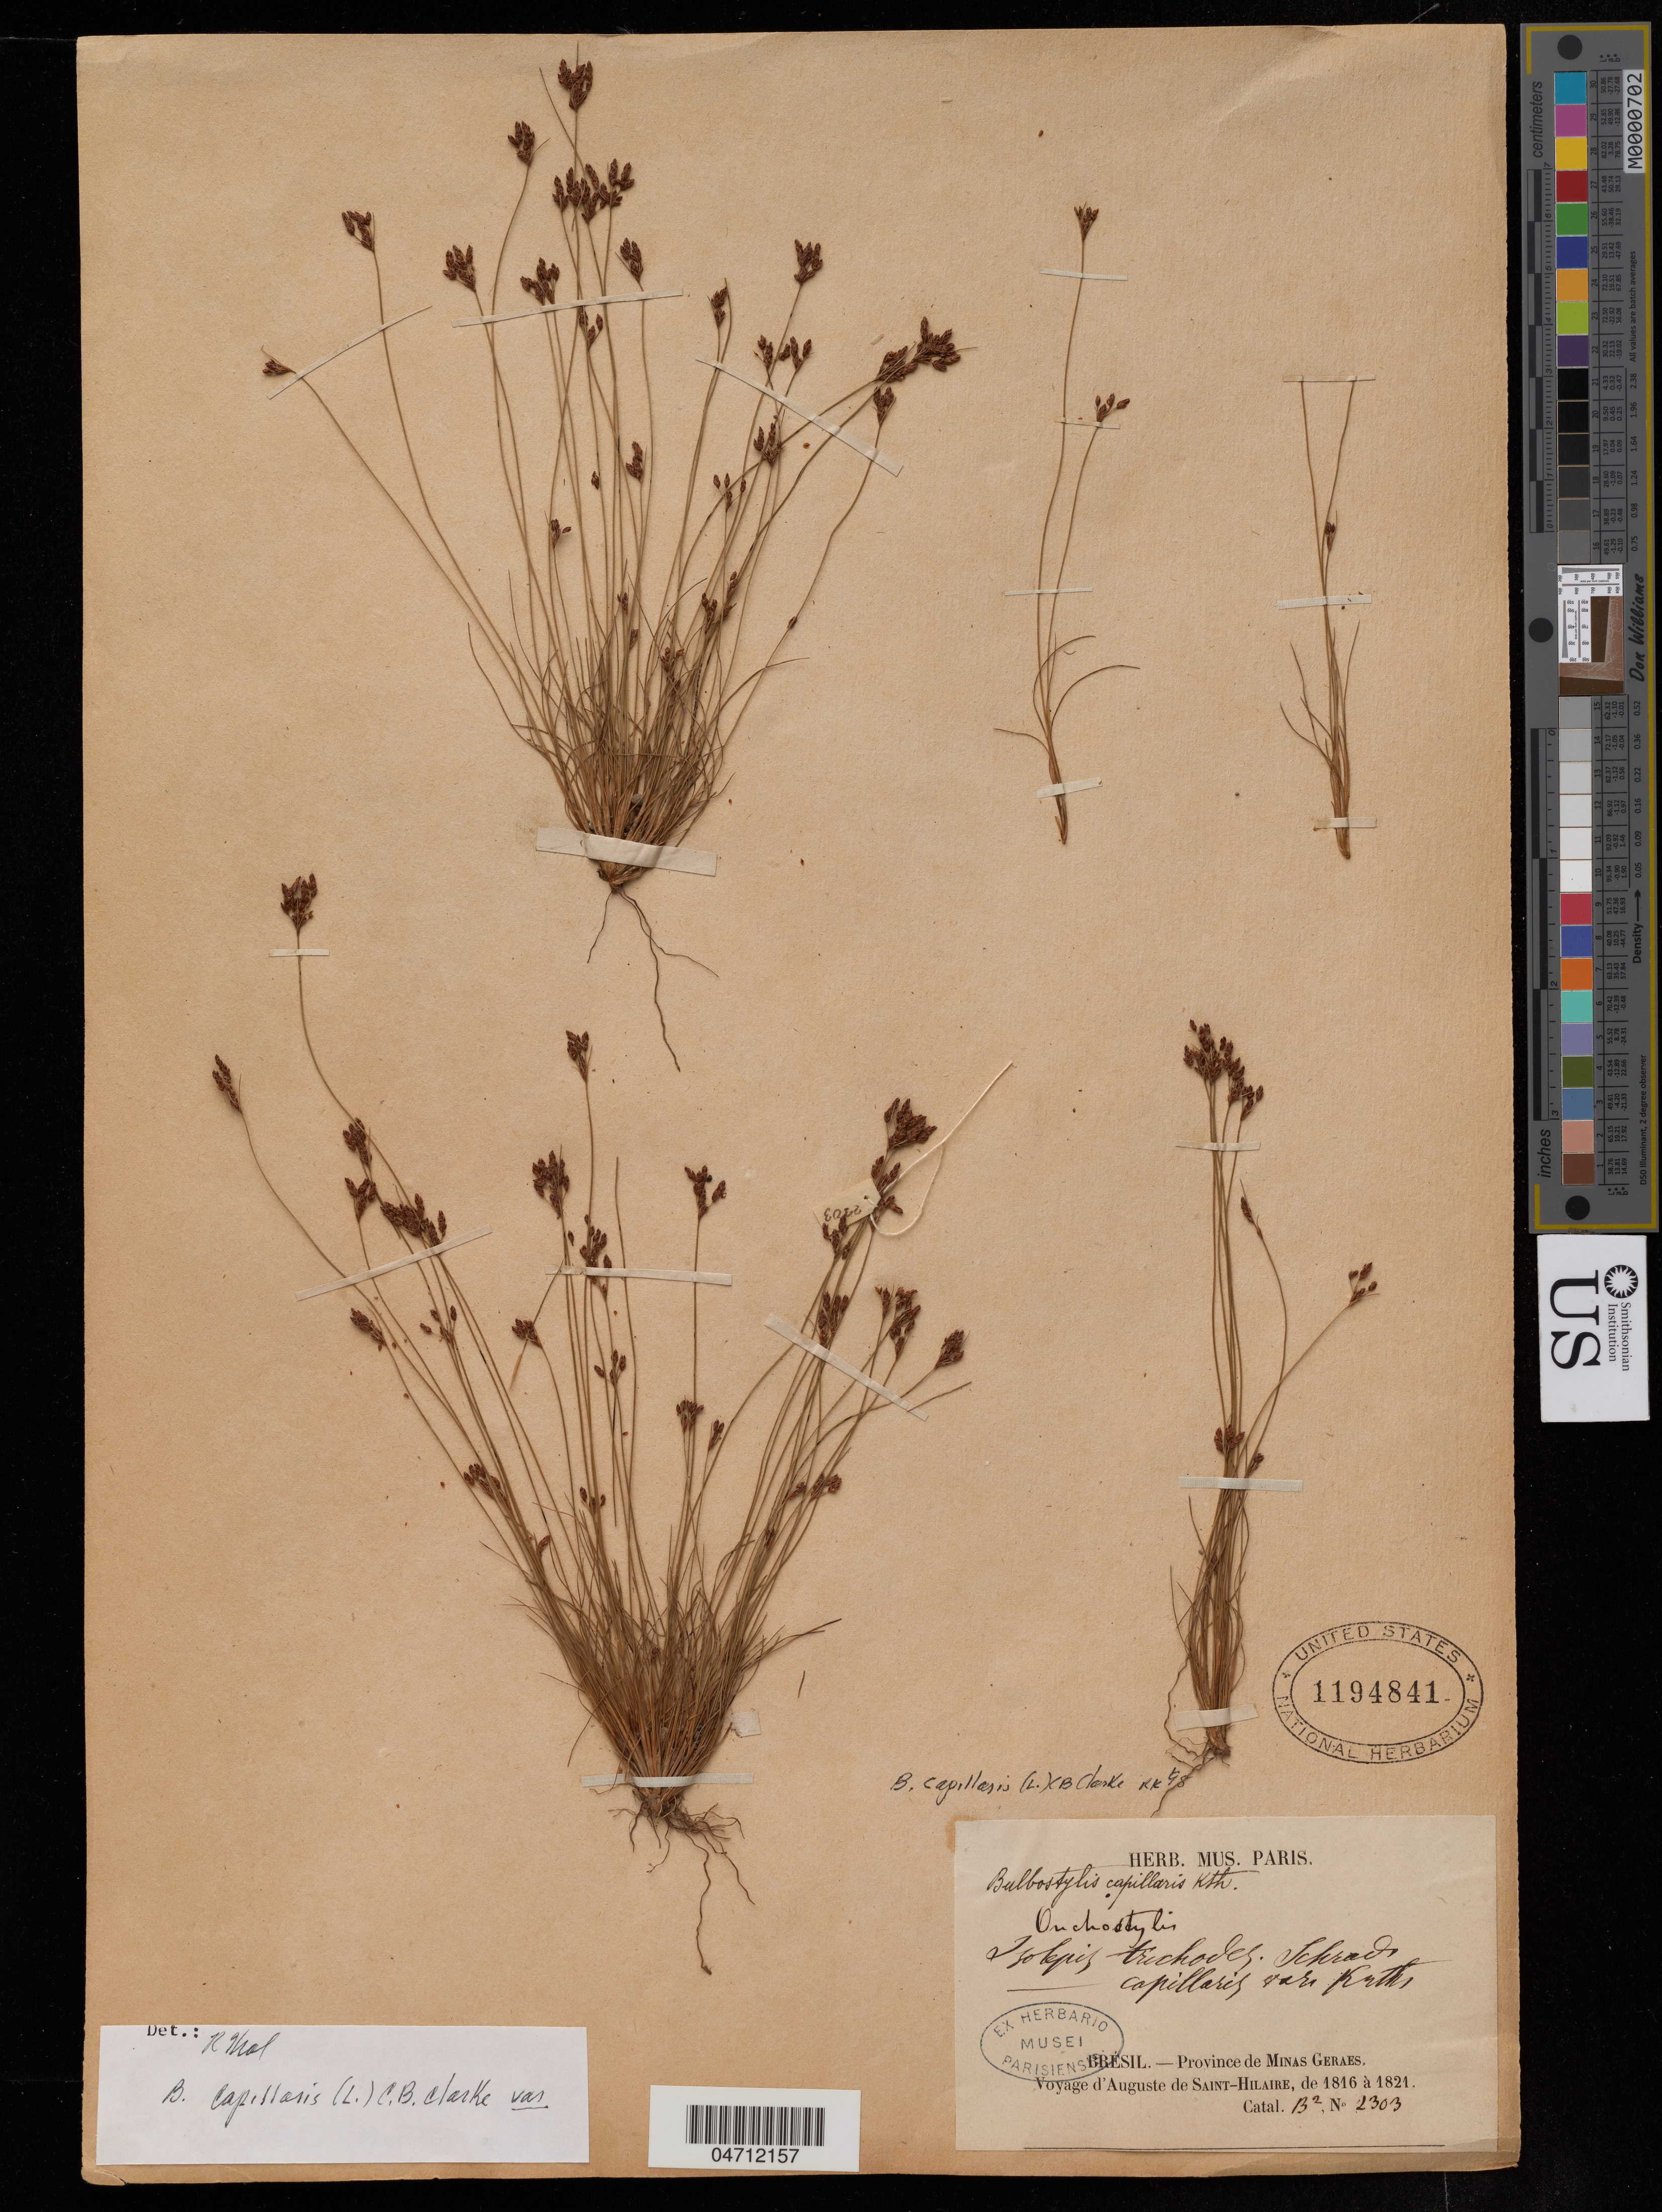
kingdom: Plantae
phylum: Tracheophyta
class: Liliopsida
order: Poales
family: Cyperaceae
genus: Bulbostylis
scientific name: Bulbostylis capillaris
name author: (L.) Kunth ex C.B. Clarke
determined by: Kral, Robert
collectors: A. F. C. P. de Saint-Hilaire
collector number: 2303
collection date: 1816/1821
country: Brazil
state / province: Minas Gerais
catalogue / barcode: US 1194841